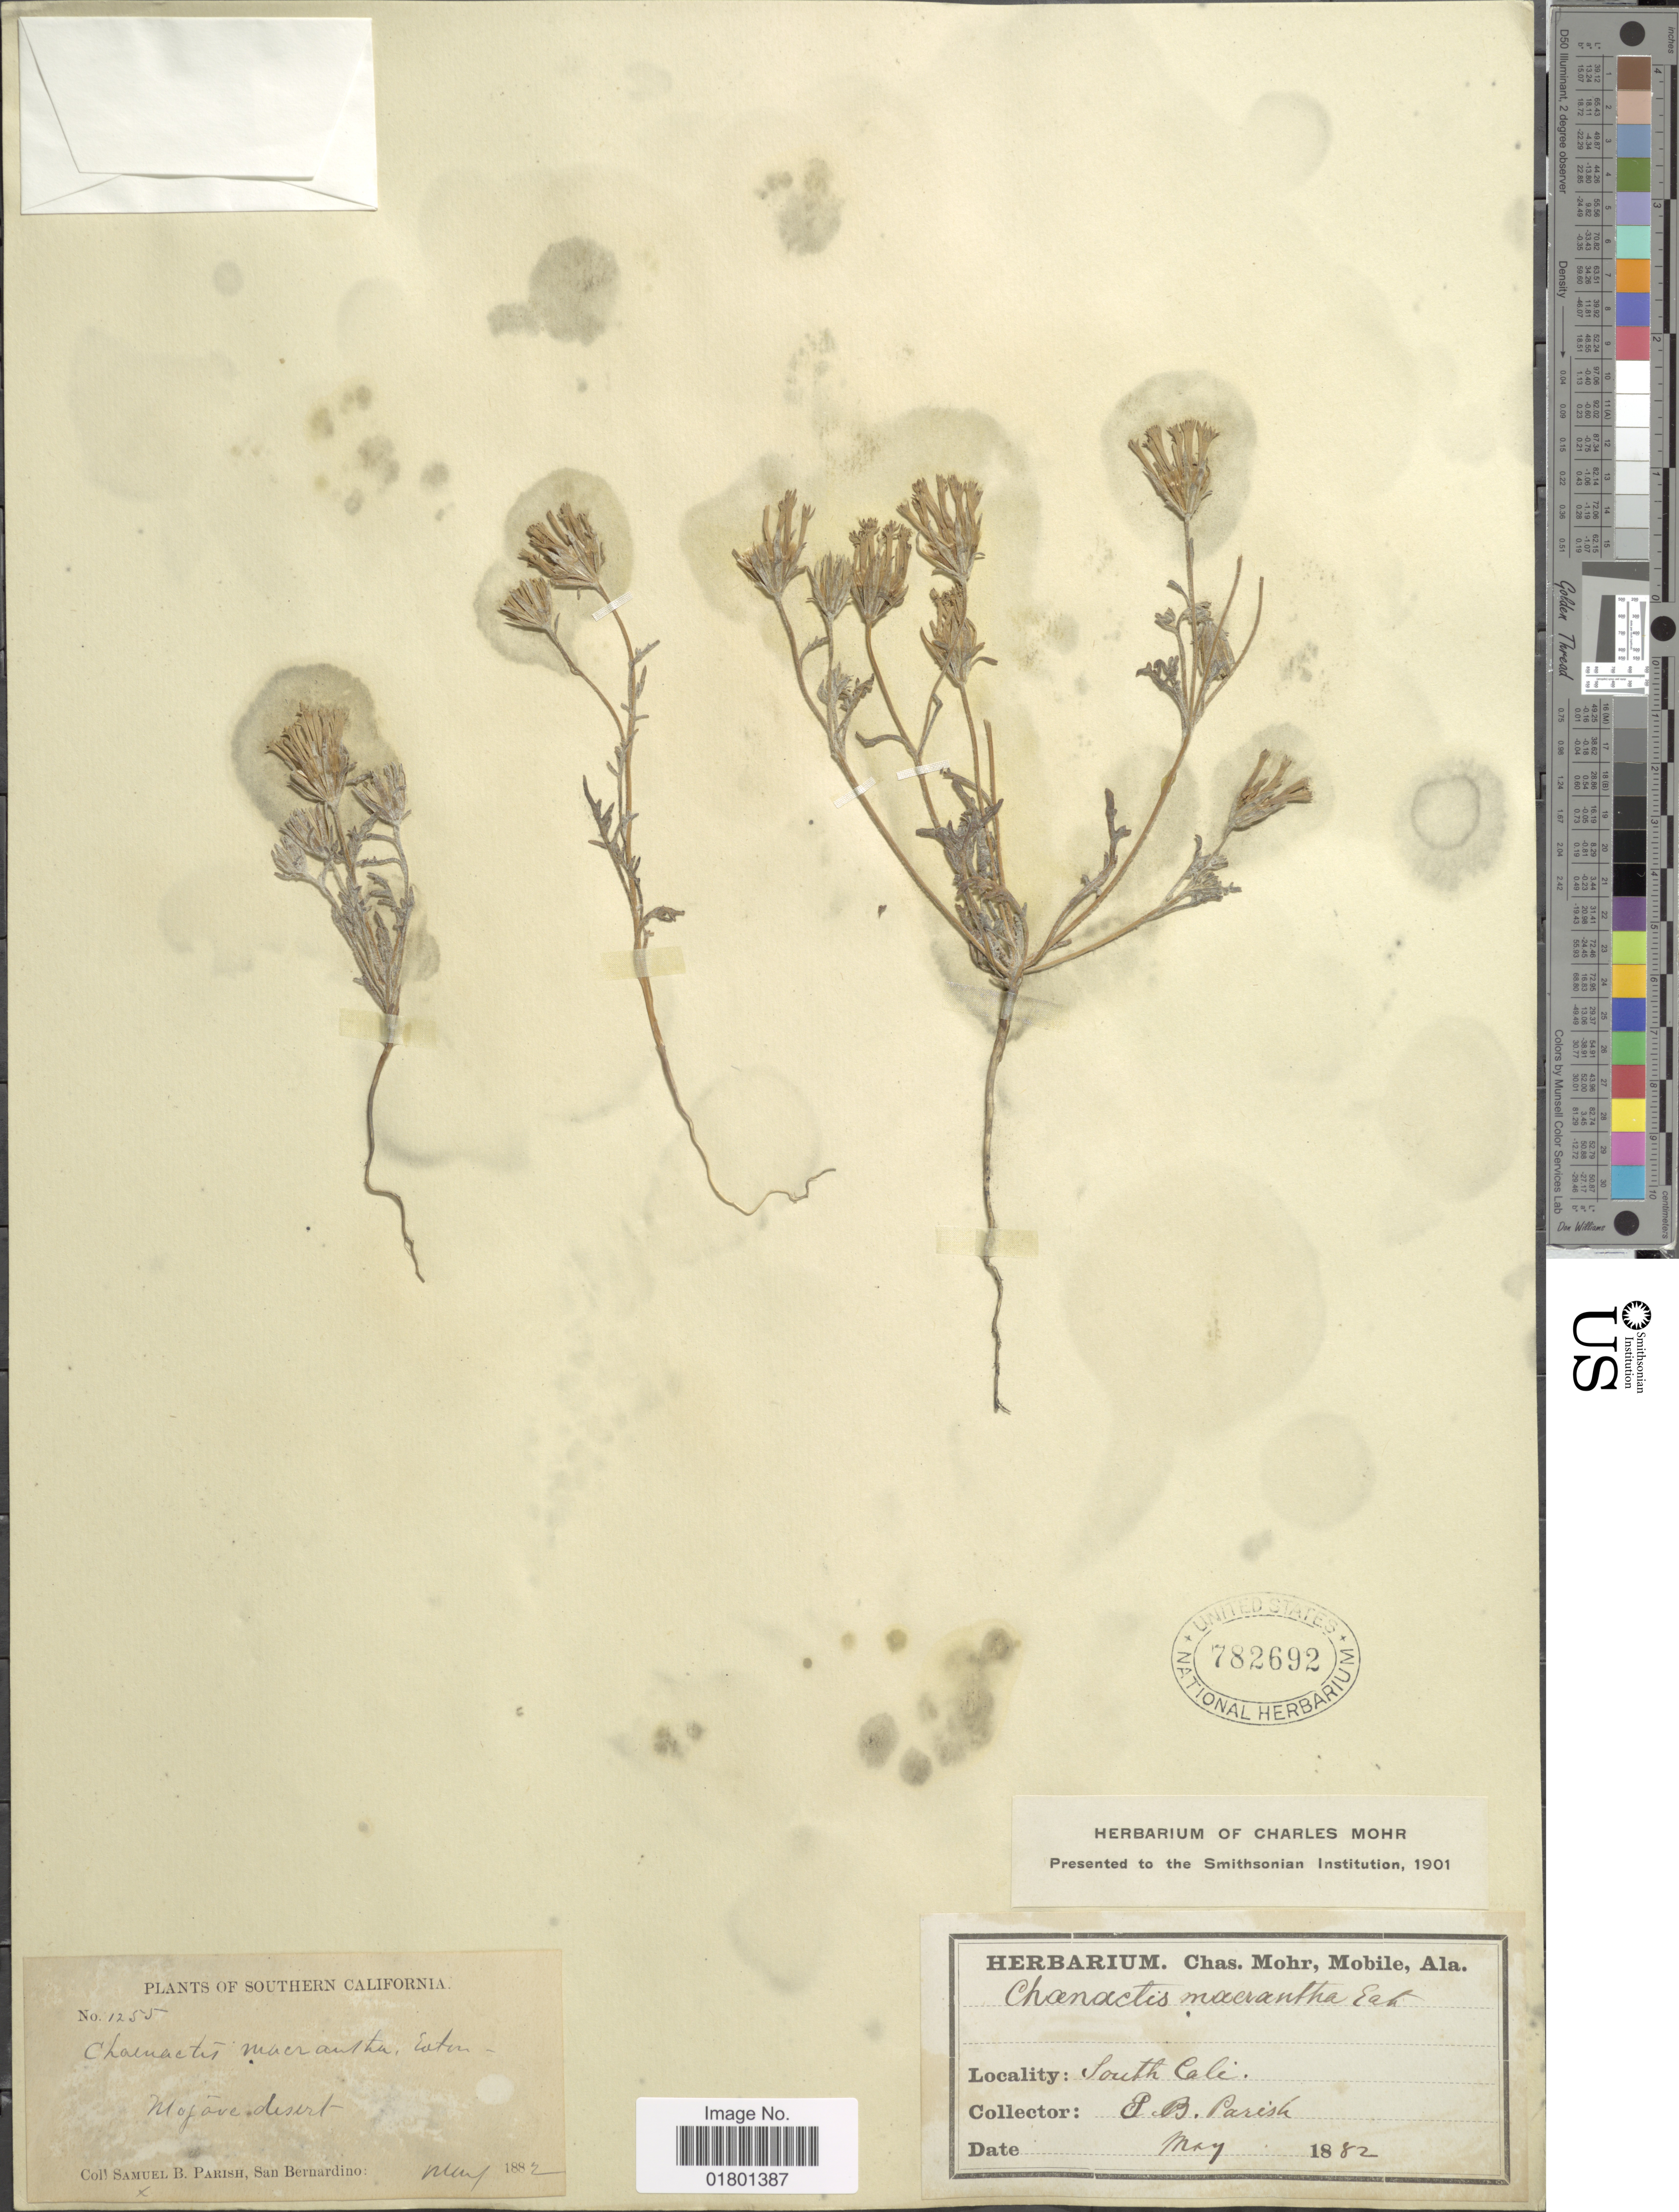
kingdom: Plantae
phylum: Tracheophyta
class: Magnoliopsida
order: Asterales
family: Asteraceae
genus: Chaenactis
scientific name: Chaenactis macrantha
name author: D.C. Eaton in C. King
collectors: S. B. Parish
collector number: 1255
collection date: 1882-05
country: United States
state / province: California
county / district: San Bernardino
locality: Southern California, Mojave desert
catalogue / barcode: US 782692